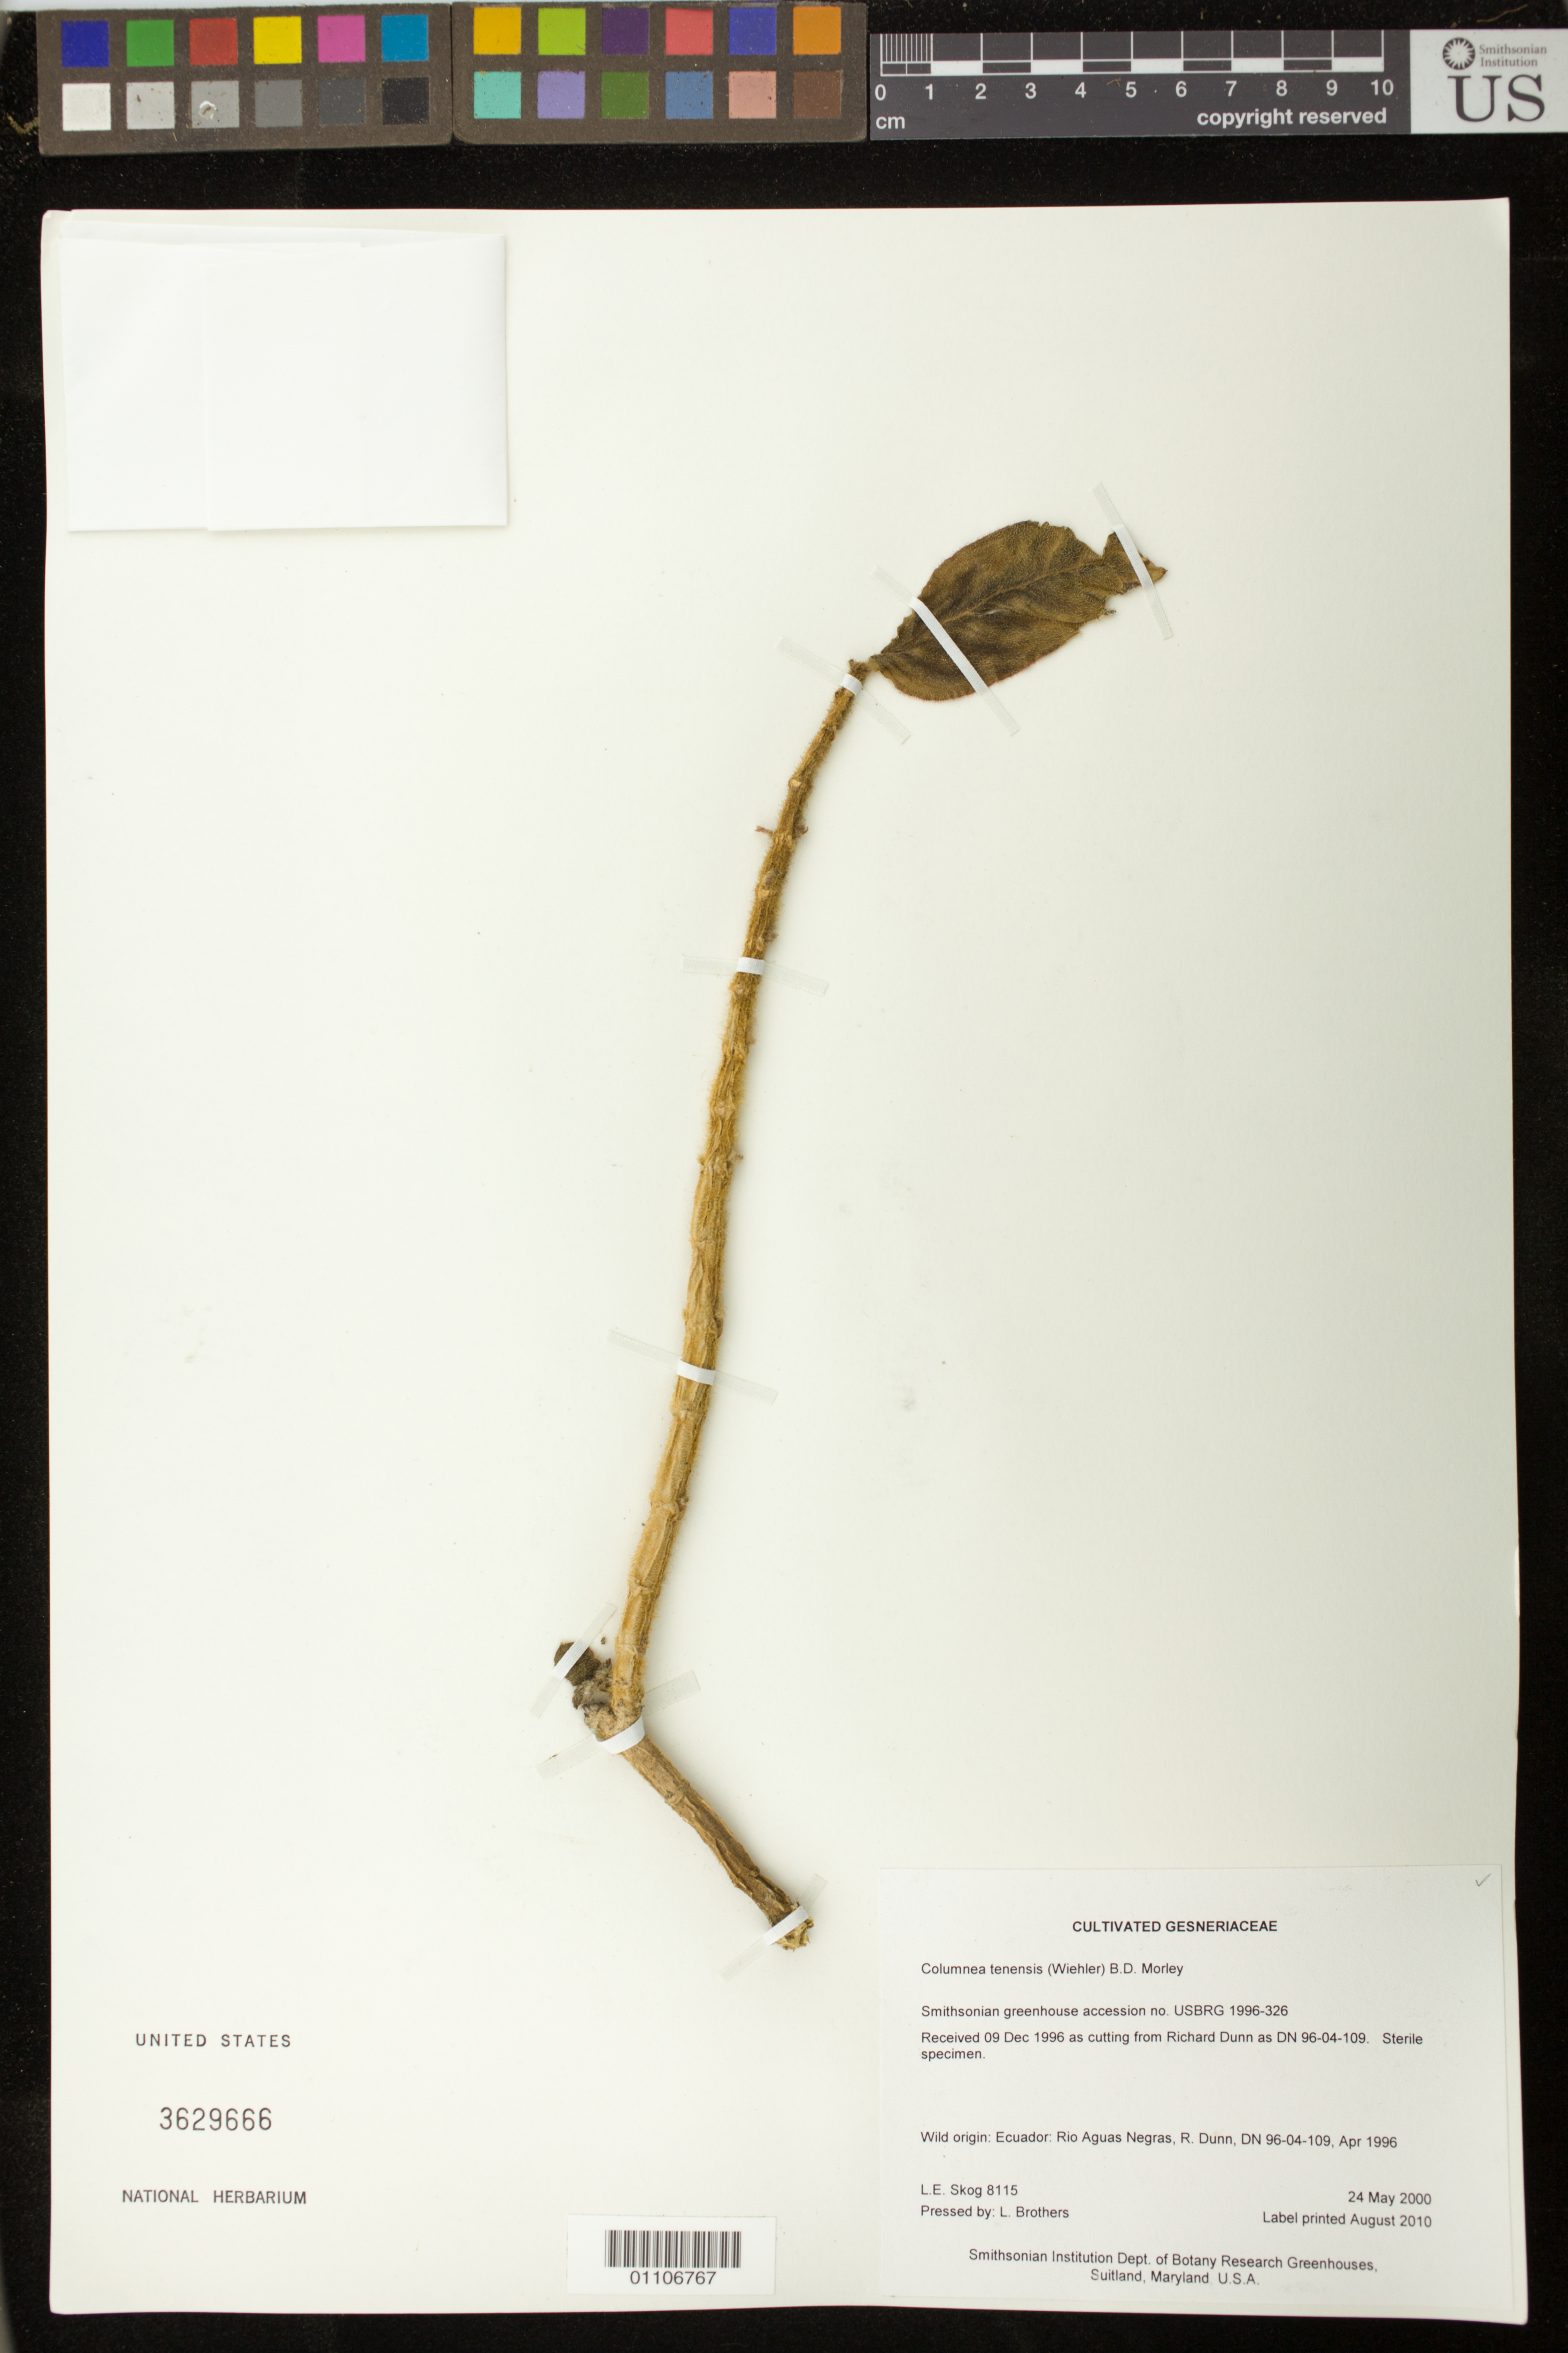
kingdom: Plantae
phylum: Tracheophyta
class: Magnoliopsida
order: Lamiales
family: Gesneriaceae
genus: Columnea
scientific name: Columnea illepida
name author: H.E. Moore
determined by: Clark, J. L.; Skog, Laurence E.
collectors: L. E. Skog & L. Brothers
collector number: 8115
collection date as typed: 24 May 2000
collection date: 2000-05-24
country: Ecuador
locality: Smithsonian Institution Dept. of Botany Research Greenhouses, Suitland, Maryland, U.S.A.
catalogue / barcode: US 3629666